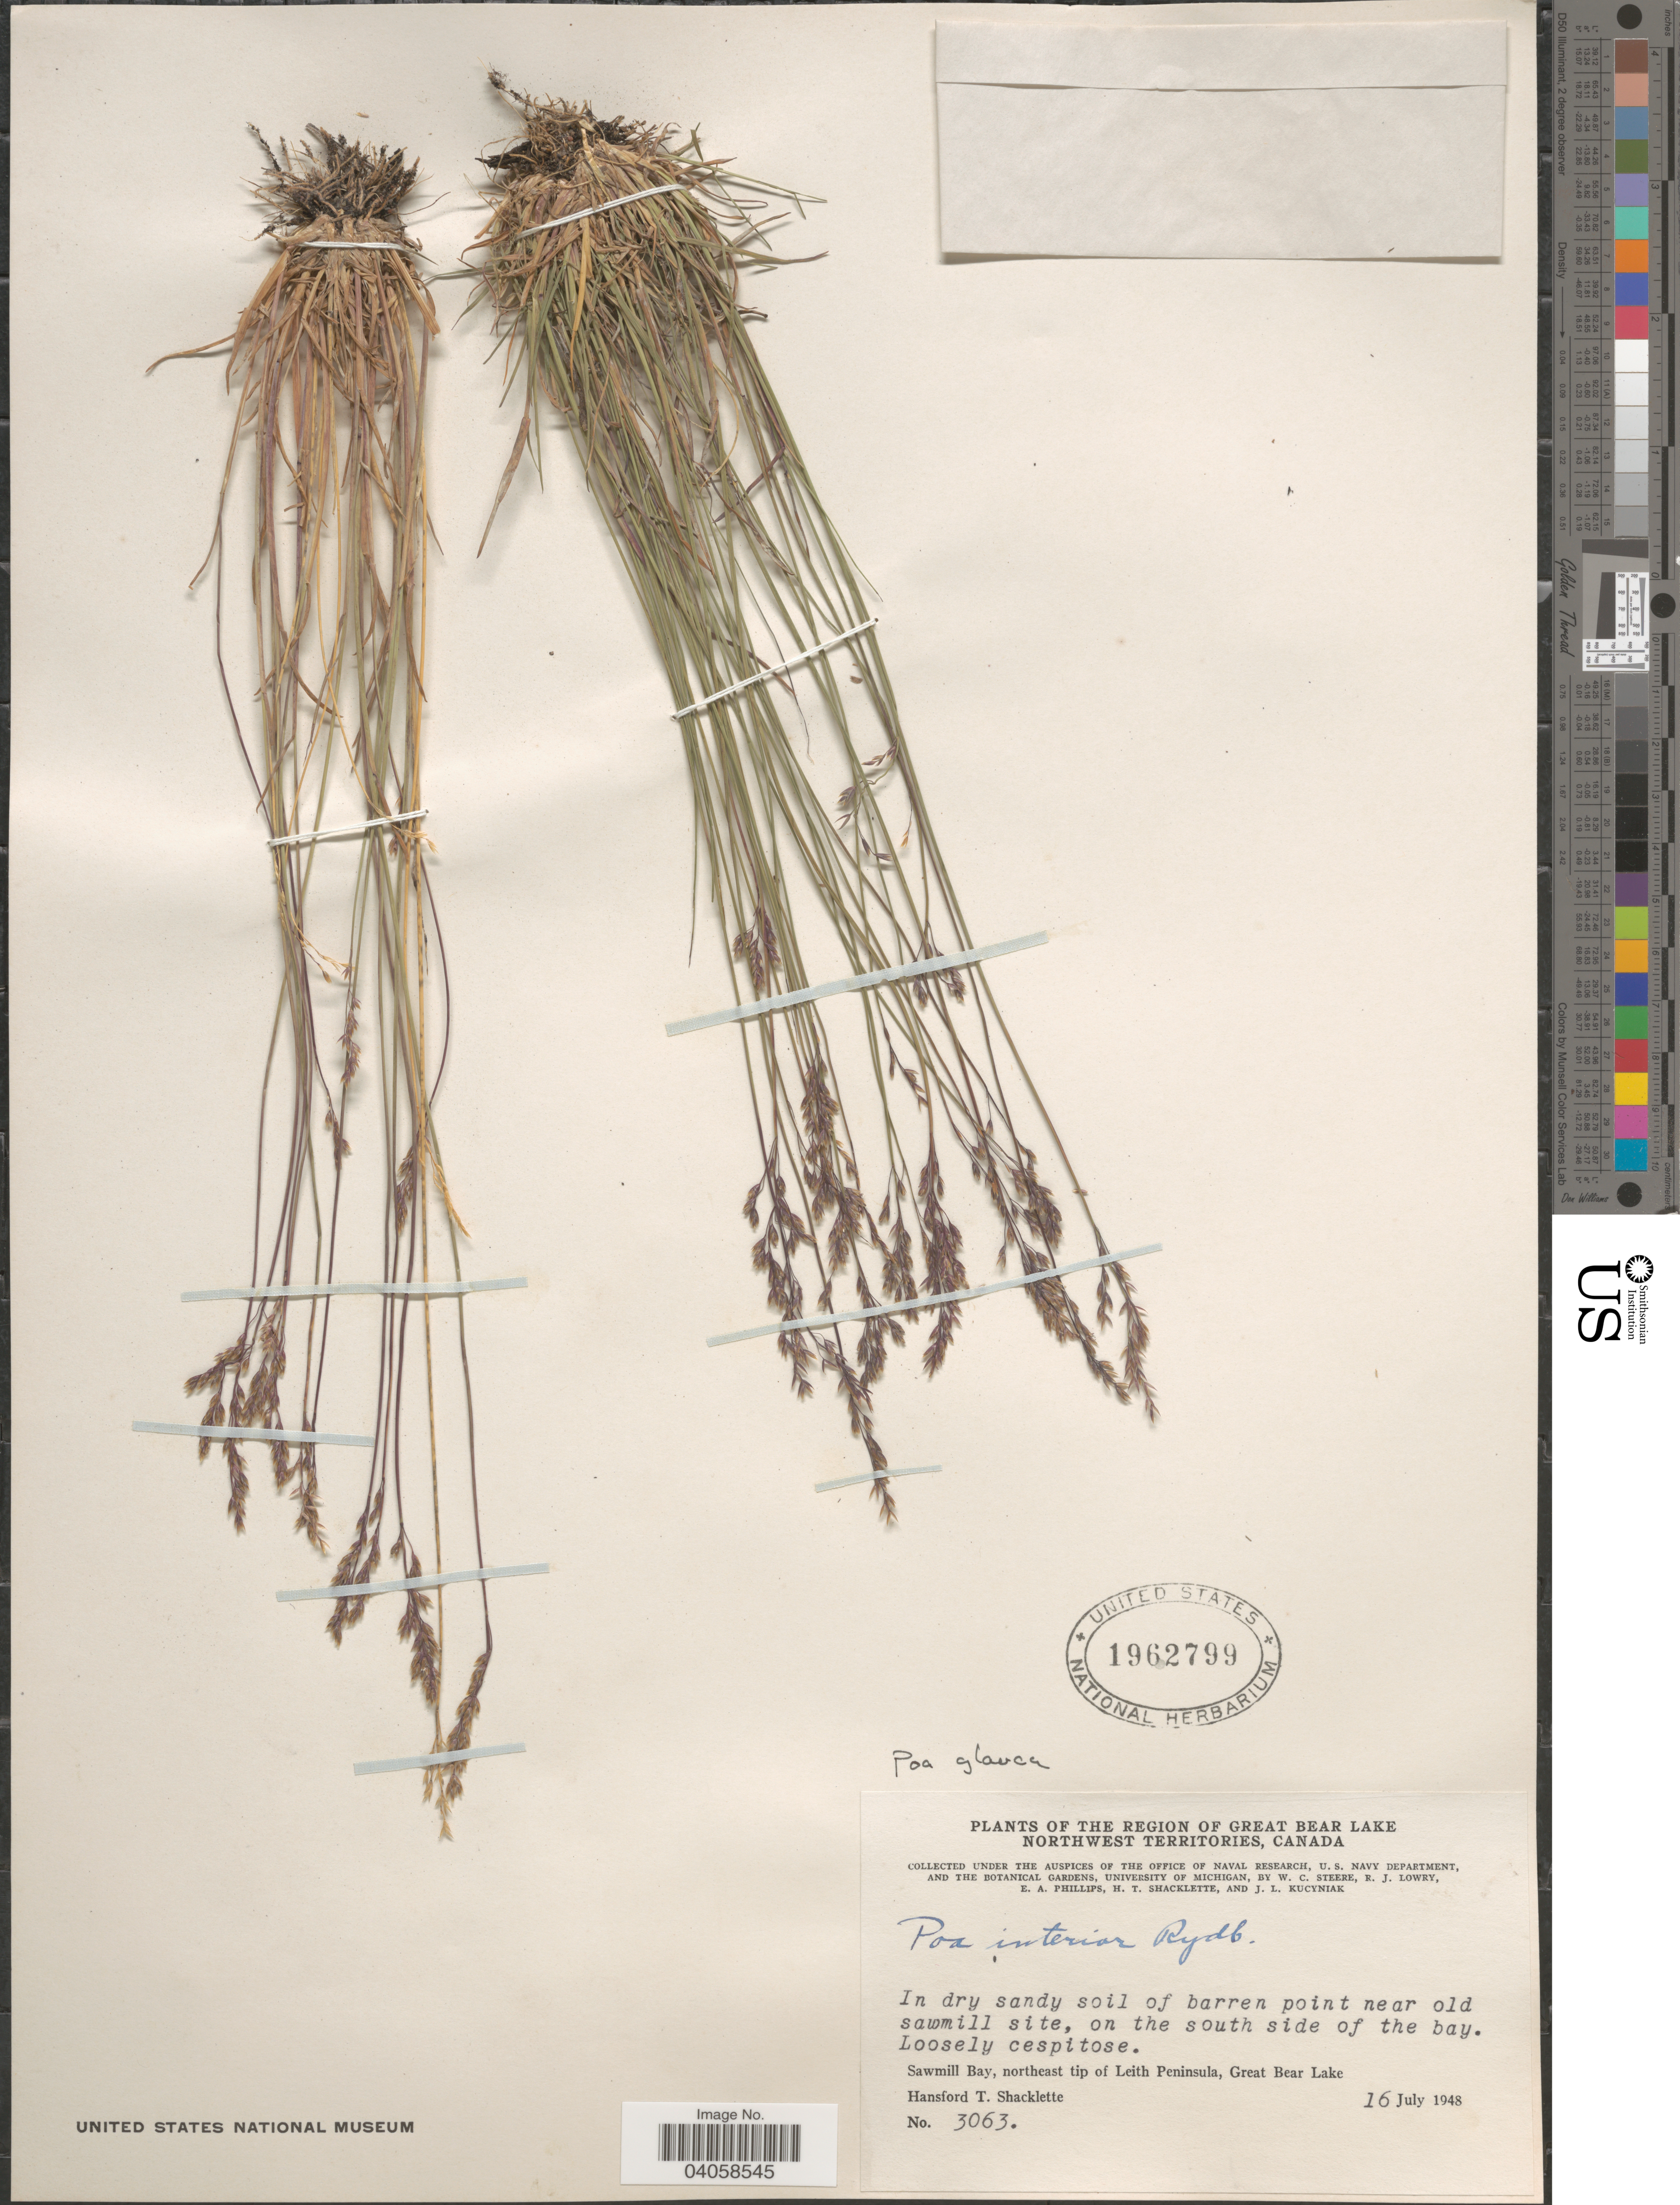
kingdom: Plantae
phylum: Tracheophyta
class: Liliopsida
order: Poales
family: Poaceae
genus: Poa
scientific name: Poa glauca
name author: Vahl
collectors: H. Shacklette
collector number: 3063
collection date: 1948-07-16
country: Canada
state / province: Northwest Territories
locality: In dry sandy soil of barren point near old sawmill site, on the south side of the bay. Sawmill Bay, northeast tip of Leith Peninsula, Great Bear Lake.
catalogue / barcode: US 1962799